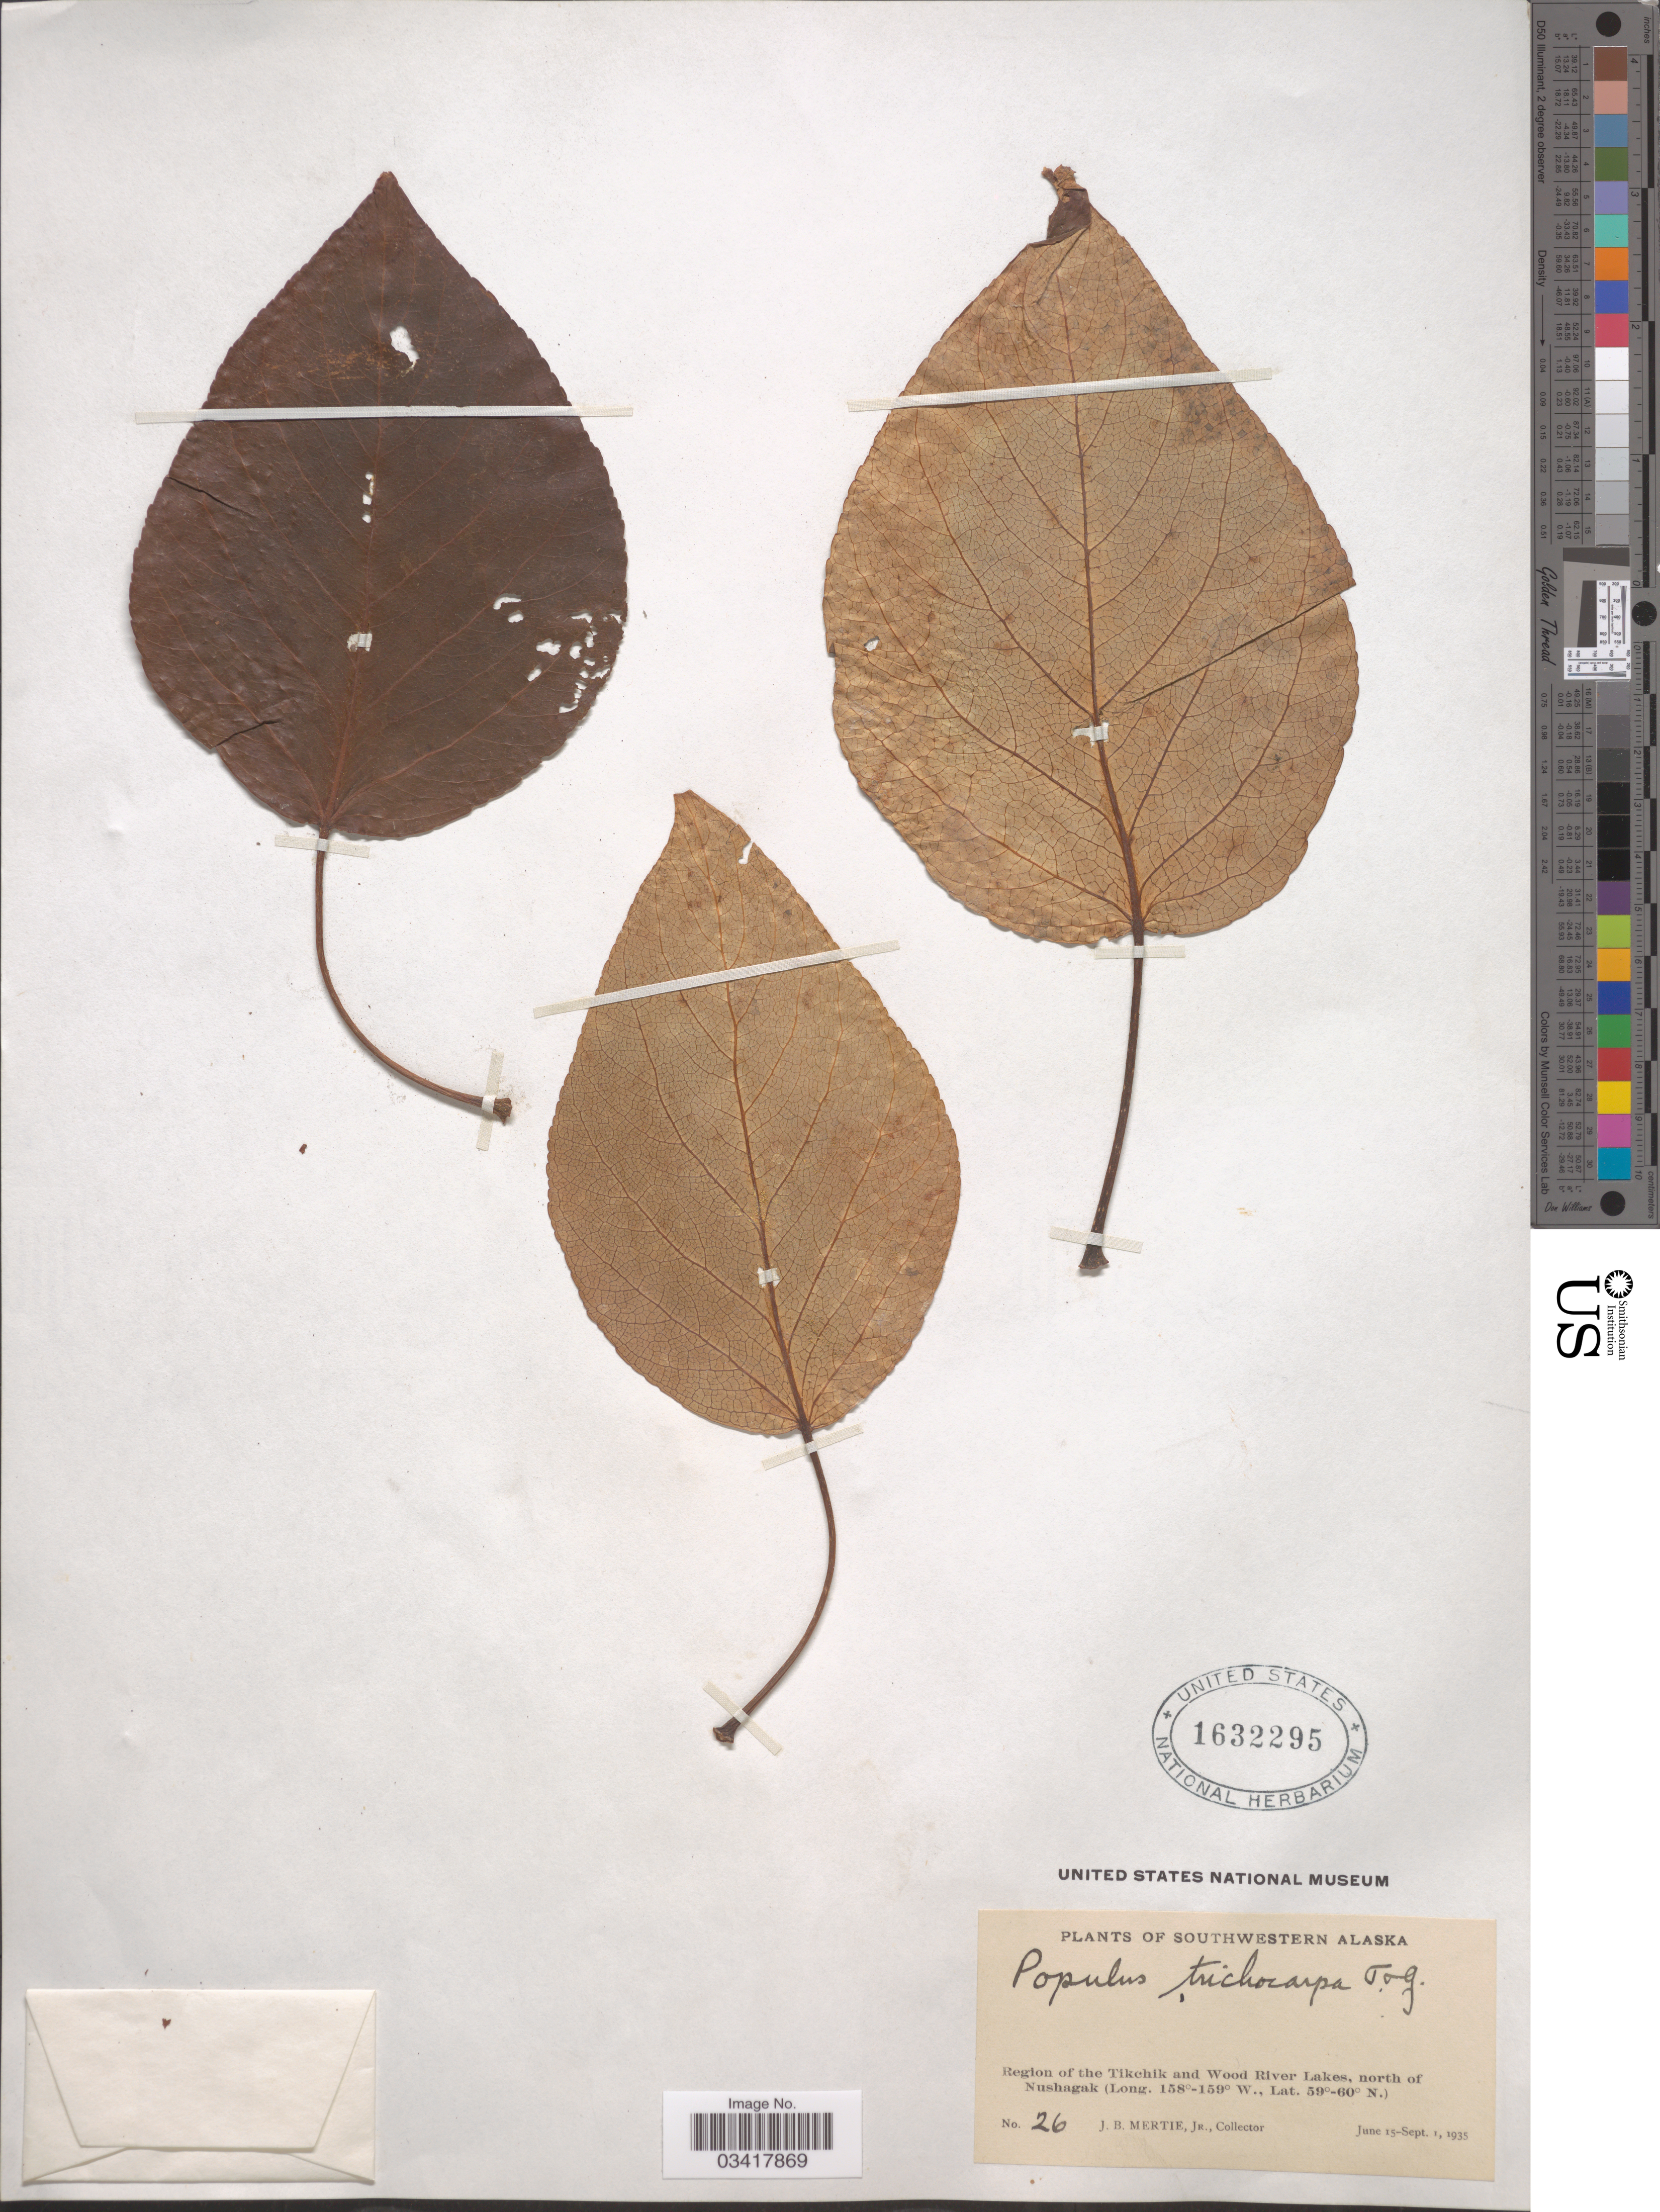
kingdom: Plantae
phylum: Tracheophyta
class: Magnoliopsida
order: Malpighiales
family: Salicaceae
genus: Populus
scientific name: Populus trichocarpa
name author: Torr. & A. Gray ex W. Hook.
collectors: J. Mertie Jr.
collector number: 26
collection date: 1935-06-15/1935-09-01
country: United States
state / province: Alaska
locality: Southwestern Alaska. Region of the Tikchik and Wood River Lakes, north of Nushagak.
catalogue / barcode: US 1632295